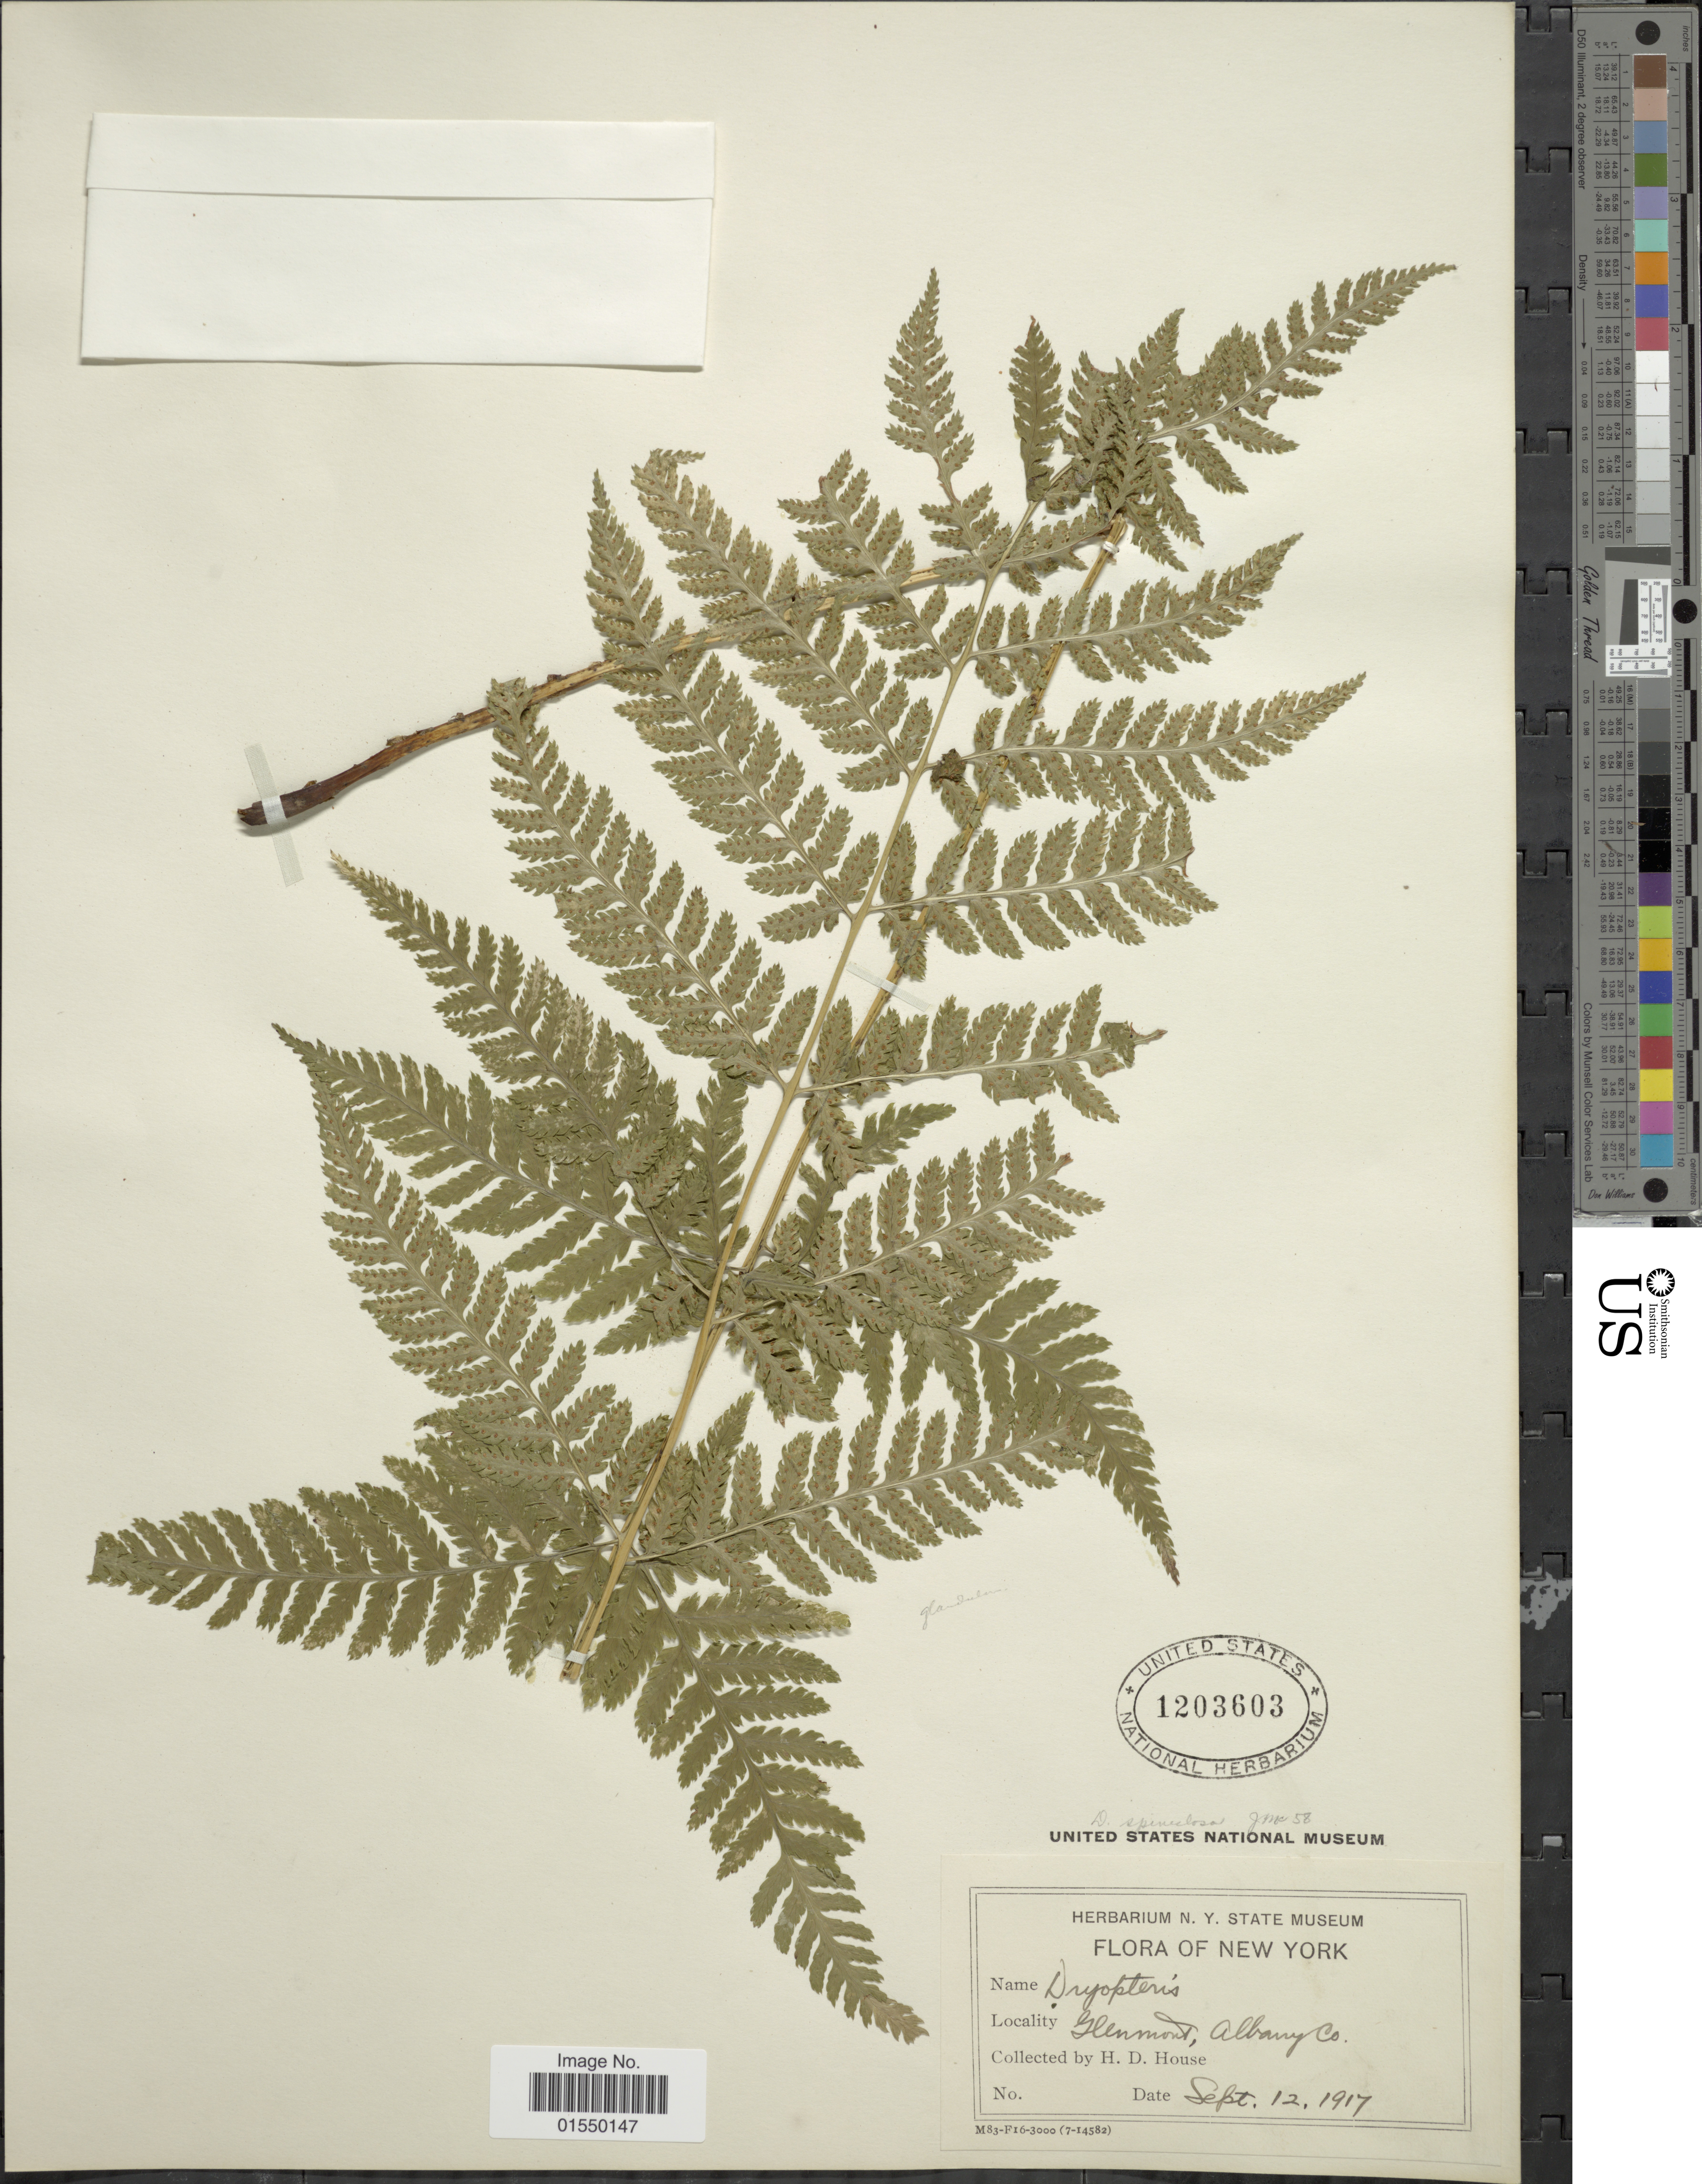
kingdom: Plantae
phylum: Tracheophyta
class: Polypodiopsida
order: Polypodiales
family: Dryopteridaceae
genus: Dryopteris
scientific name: Dryopteris carthusiana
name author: (Villars) H.P. Fuchs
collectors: H. D. House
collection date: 1917-09-12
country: United States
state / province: New York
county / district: Albany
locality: Glenmont, Albany Co.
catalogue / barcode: US 1203603